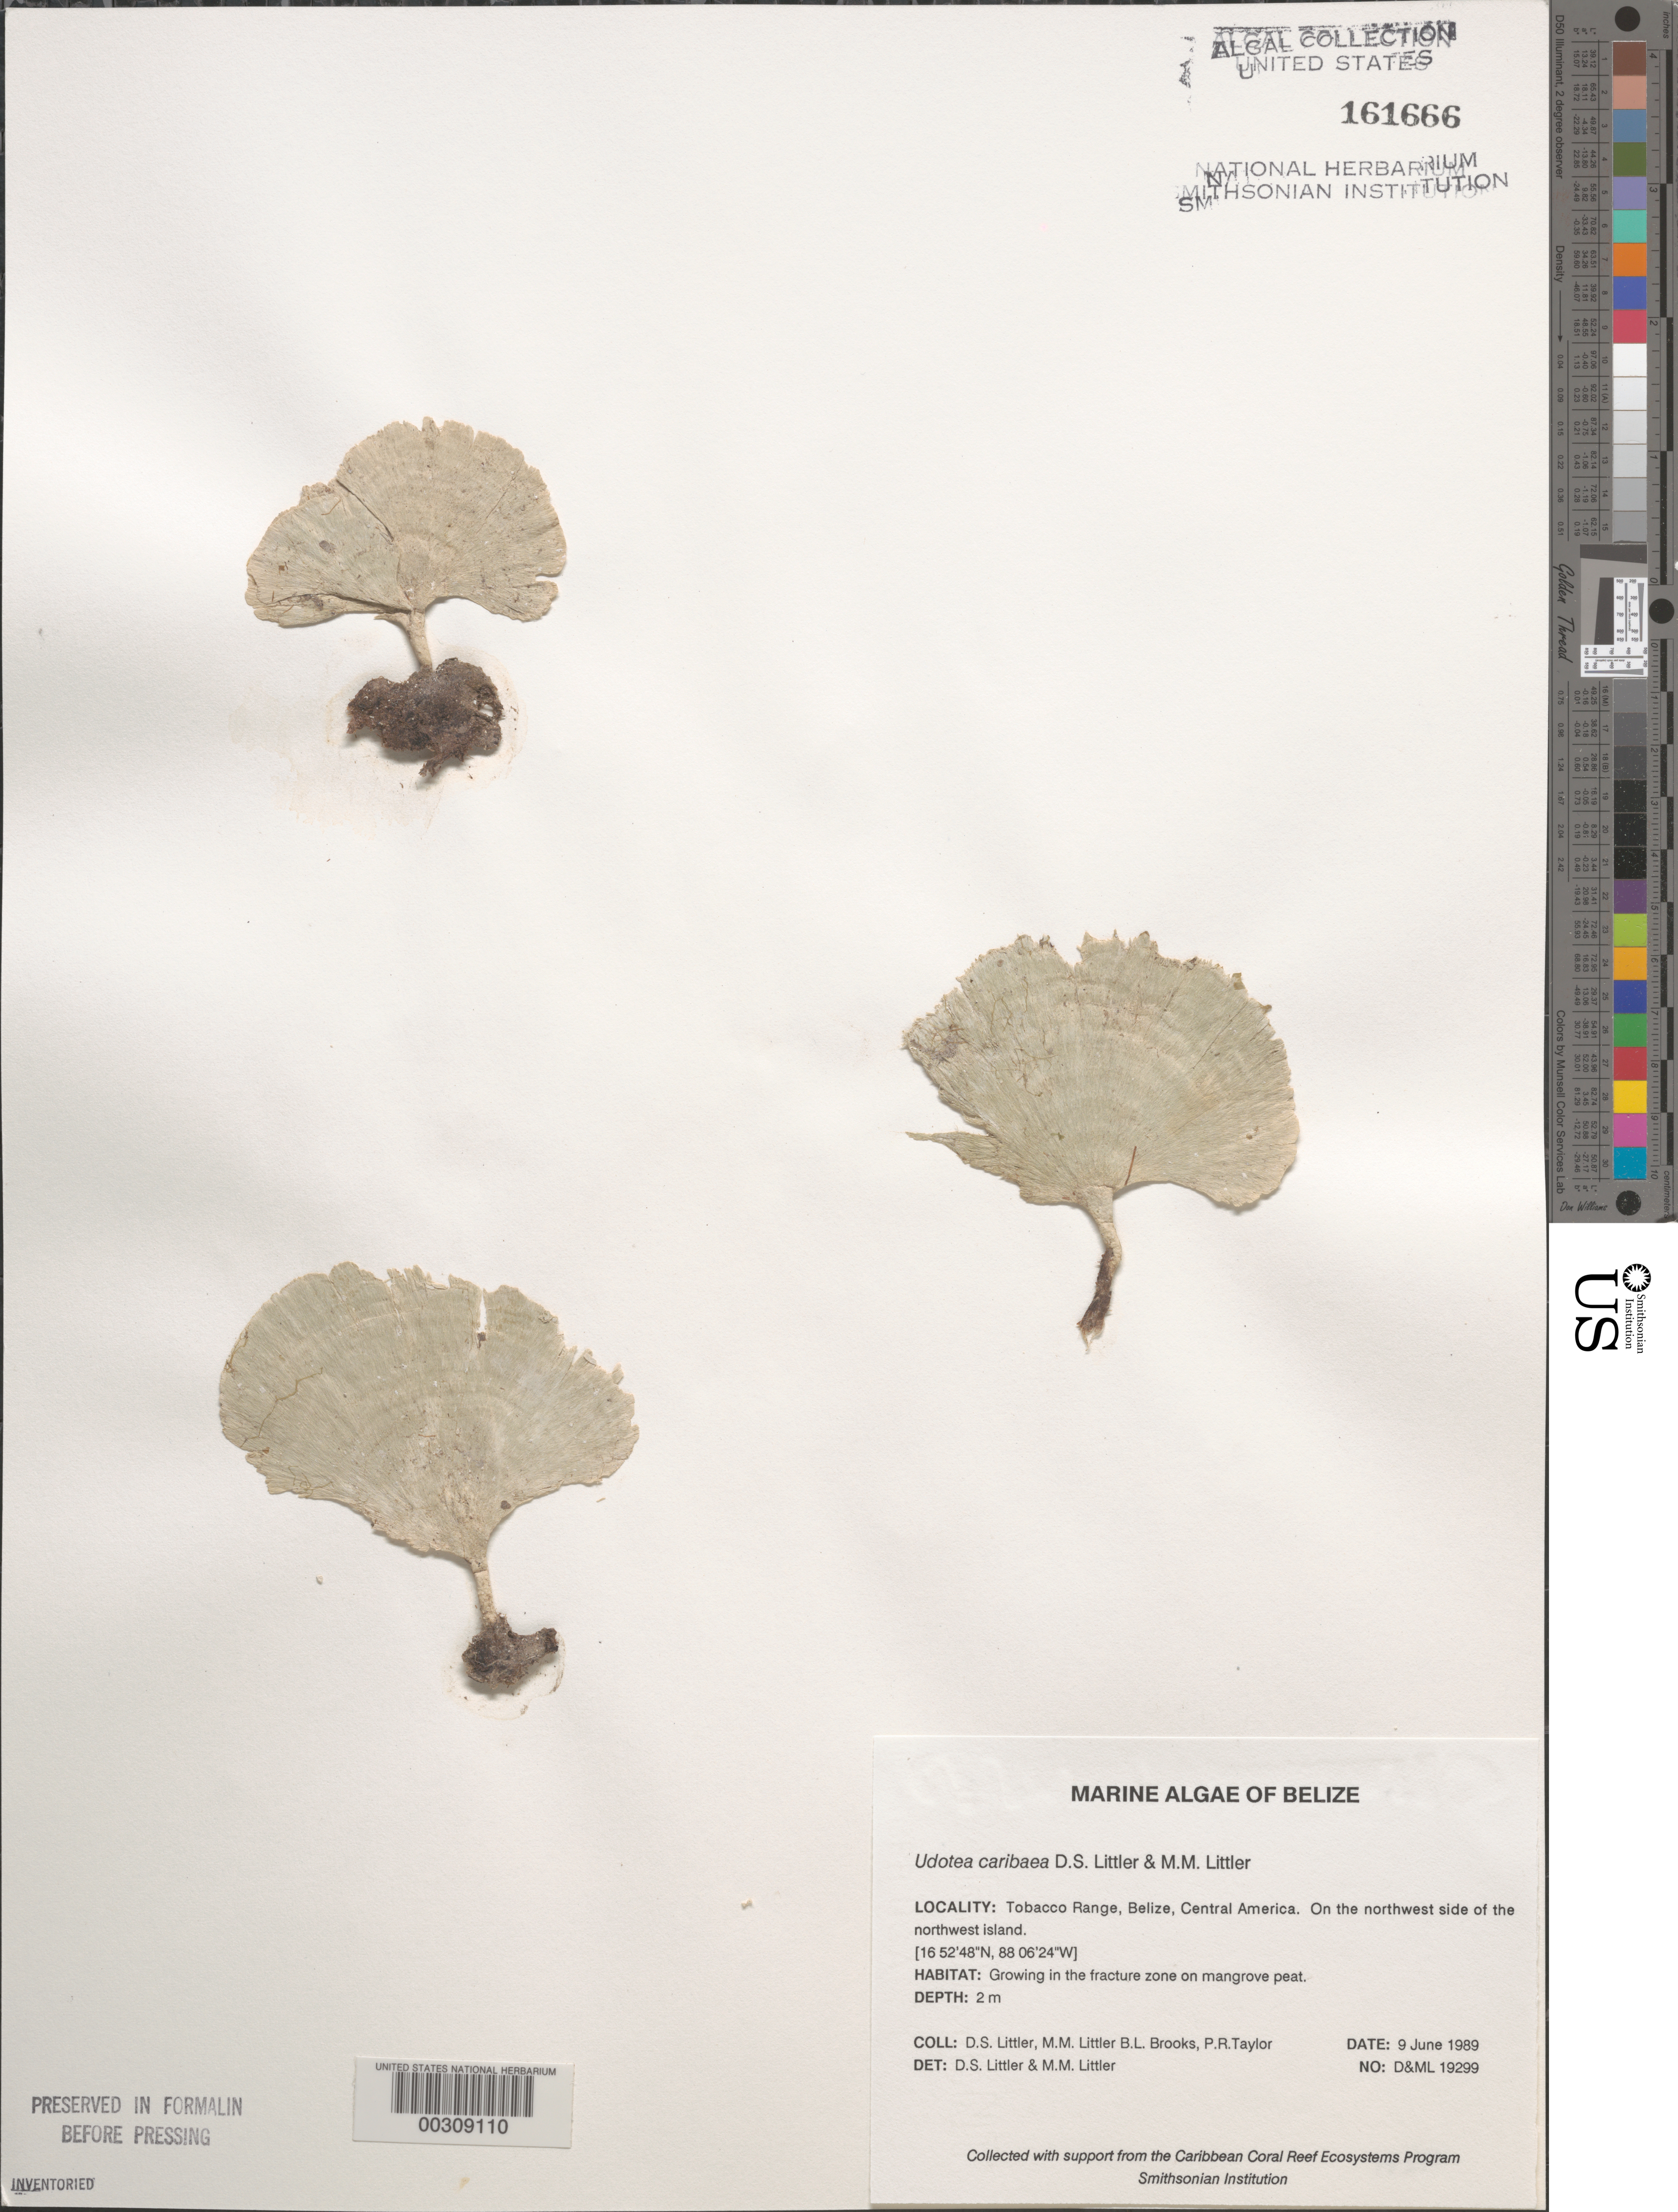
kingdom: Plantae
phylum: Chlorophyta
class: Ulvophyceae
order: Bryopsidales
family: Udoteaceae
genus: Udotea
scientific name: Udotea caribaea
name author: D.S. Littler & Littler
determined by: Littler, D. S.; Littler, M. M.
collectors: D. S. Littler, M. M. Littler, B. Brooks & P. R. Taylor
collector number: D&ML 19299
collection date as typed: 09 Jun 1989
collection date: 1989-06-09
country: Belize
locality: Tobacco Range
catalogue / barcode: US 161666